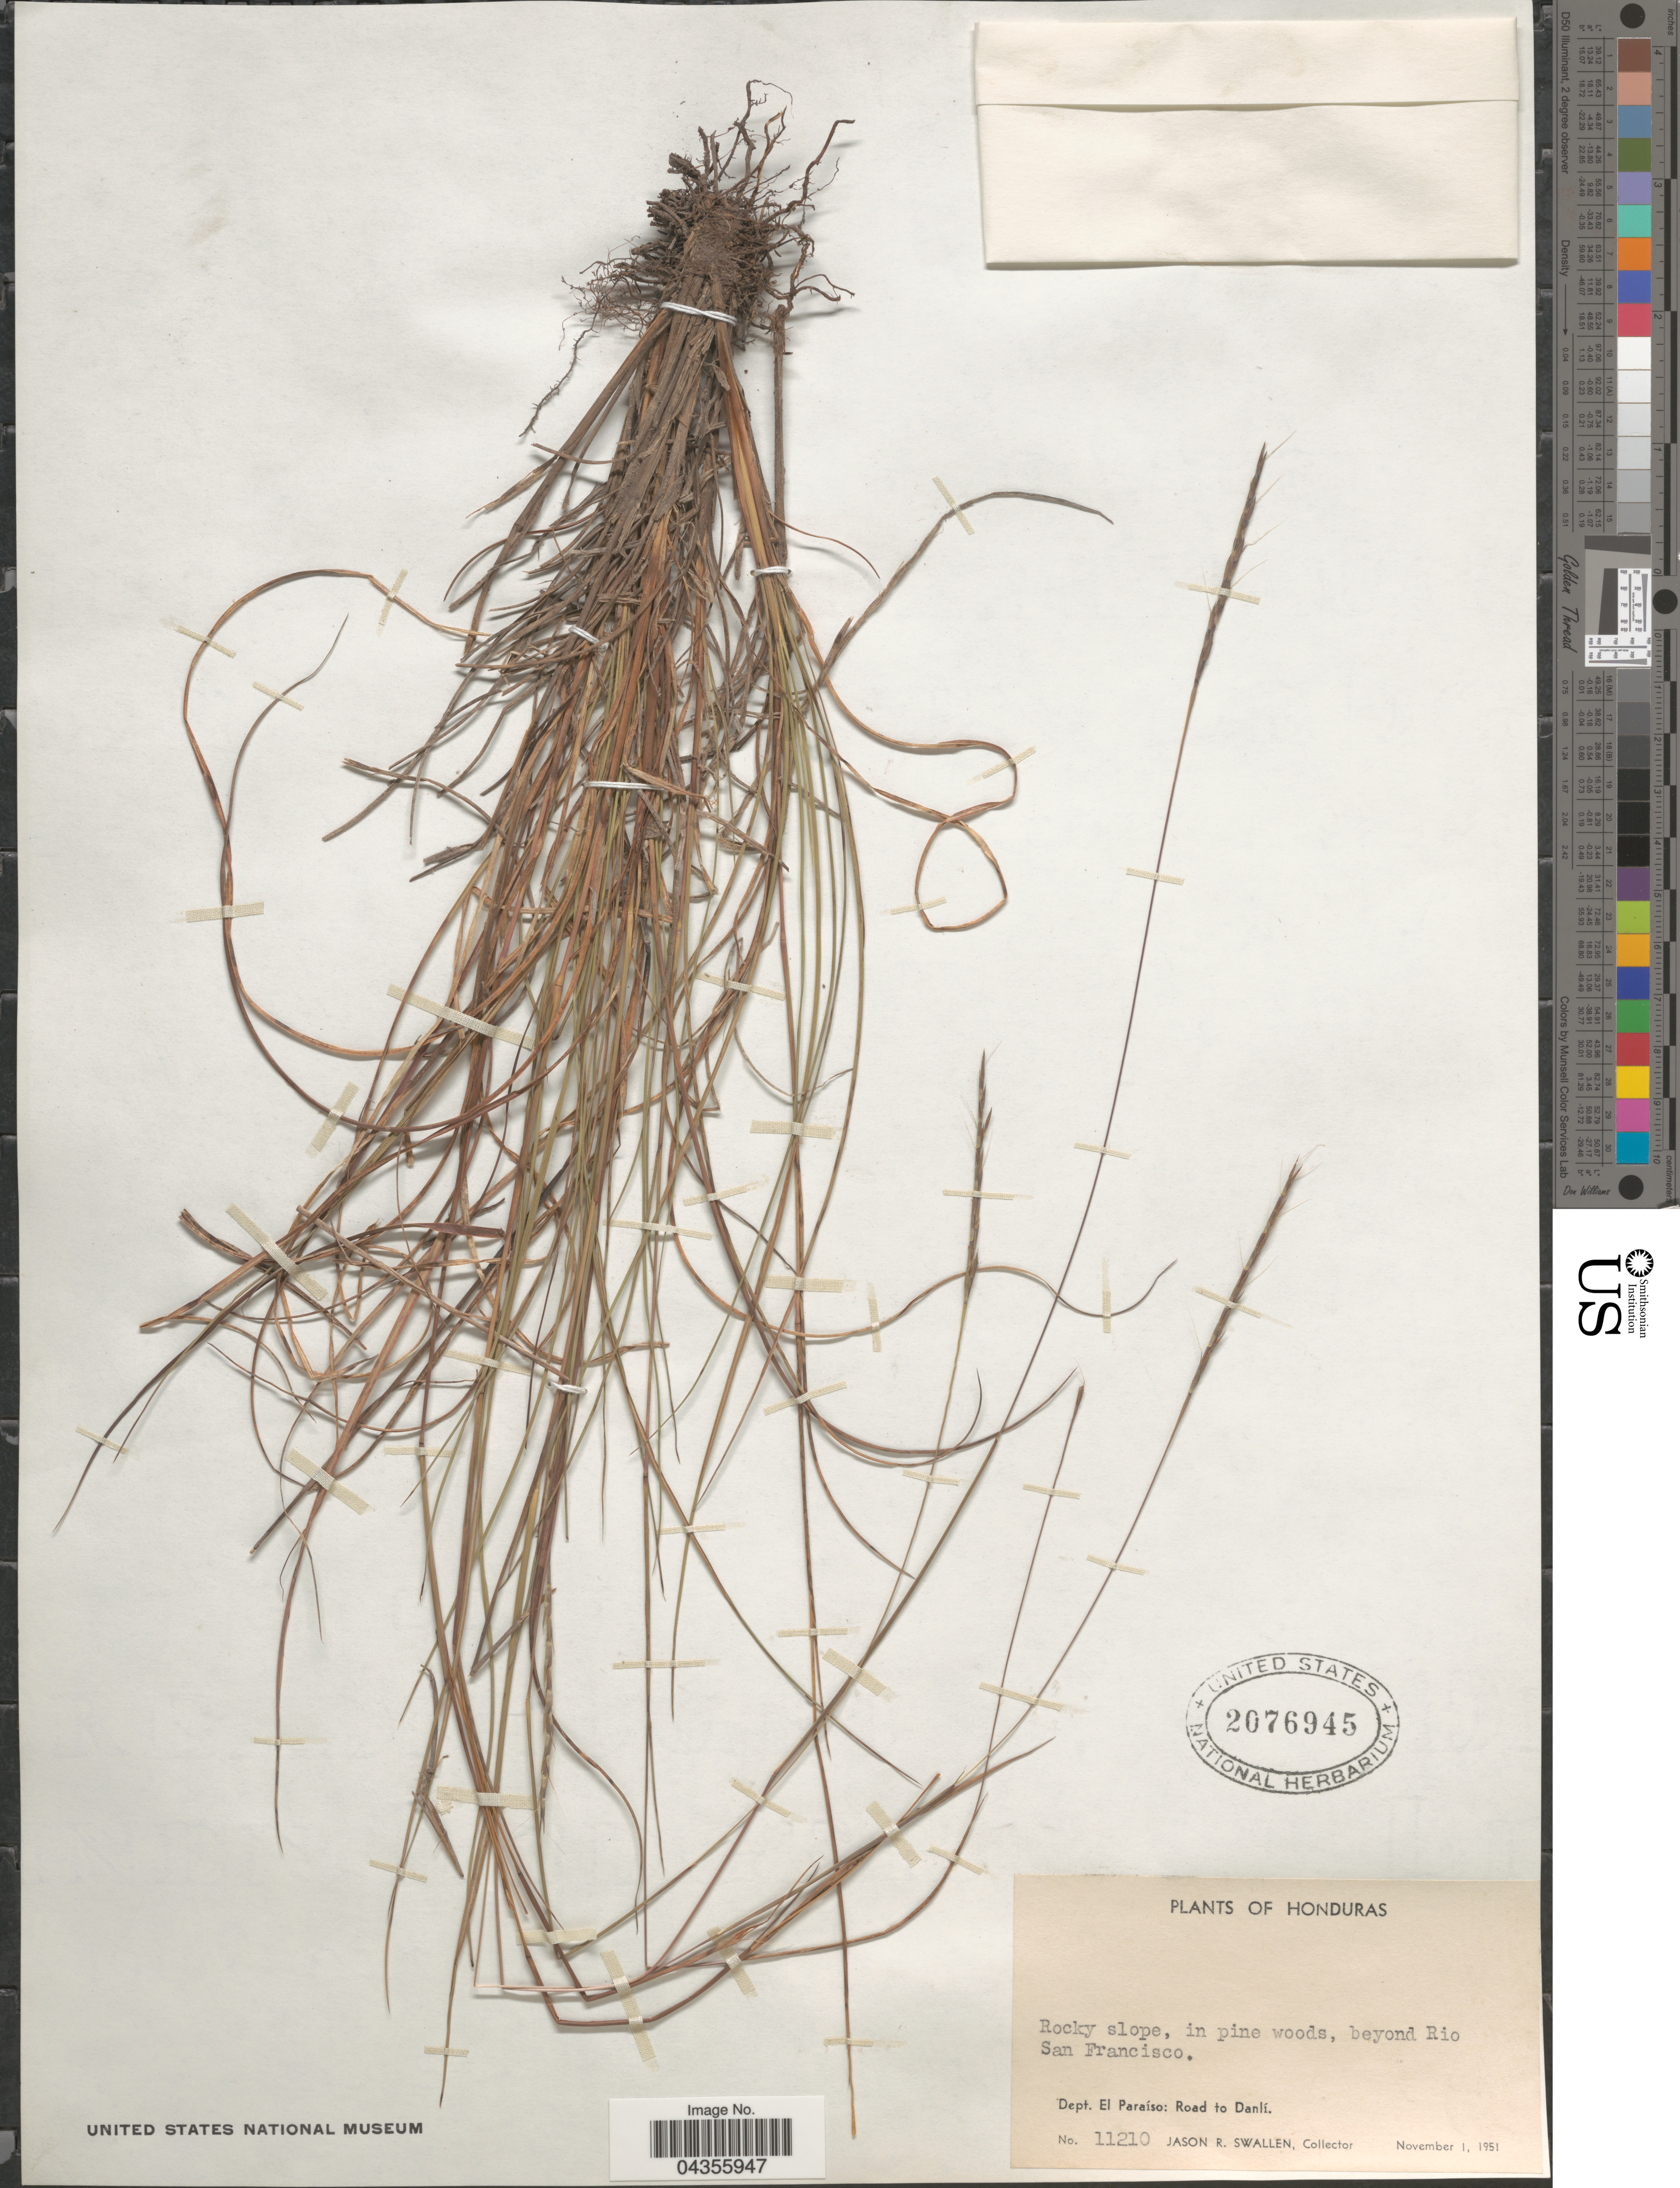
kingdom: Plantae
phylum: Tracheophyta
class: Liliopsida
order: Poales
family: Poaceae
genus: Schizachyrium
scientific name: Schizachyrium tenerum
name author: Nees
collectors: J. R. Swallen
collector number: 11210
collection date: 1951-11-01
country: Honduras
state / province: El Paraiso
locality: Rocky slope, in pine woods, beyond Rio San Francisco. Dept. El Paraíso: Road to Danlí.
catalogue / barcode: US 2076945